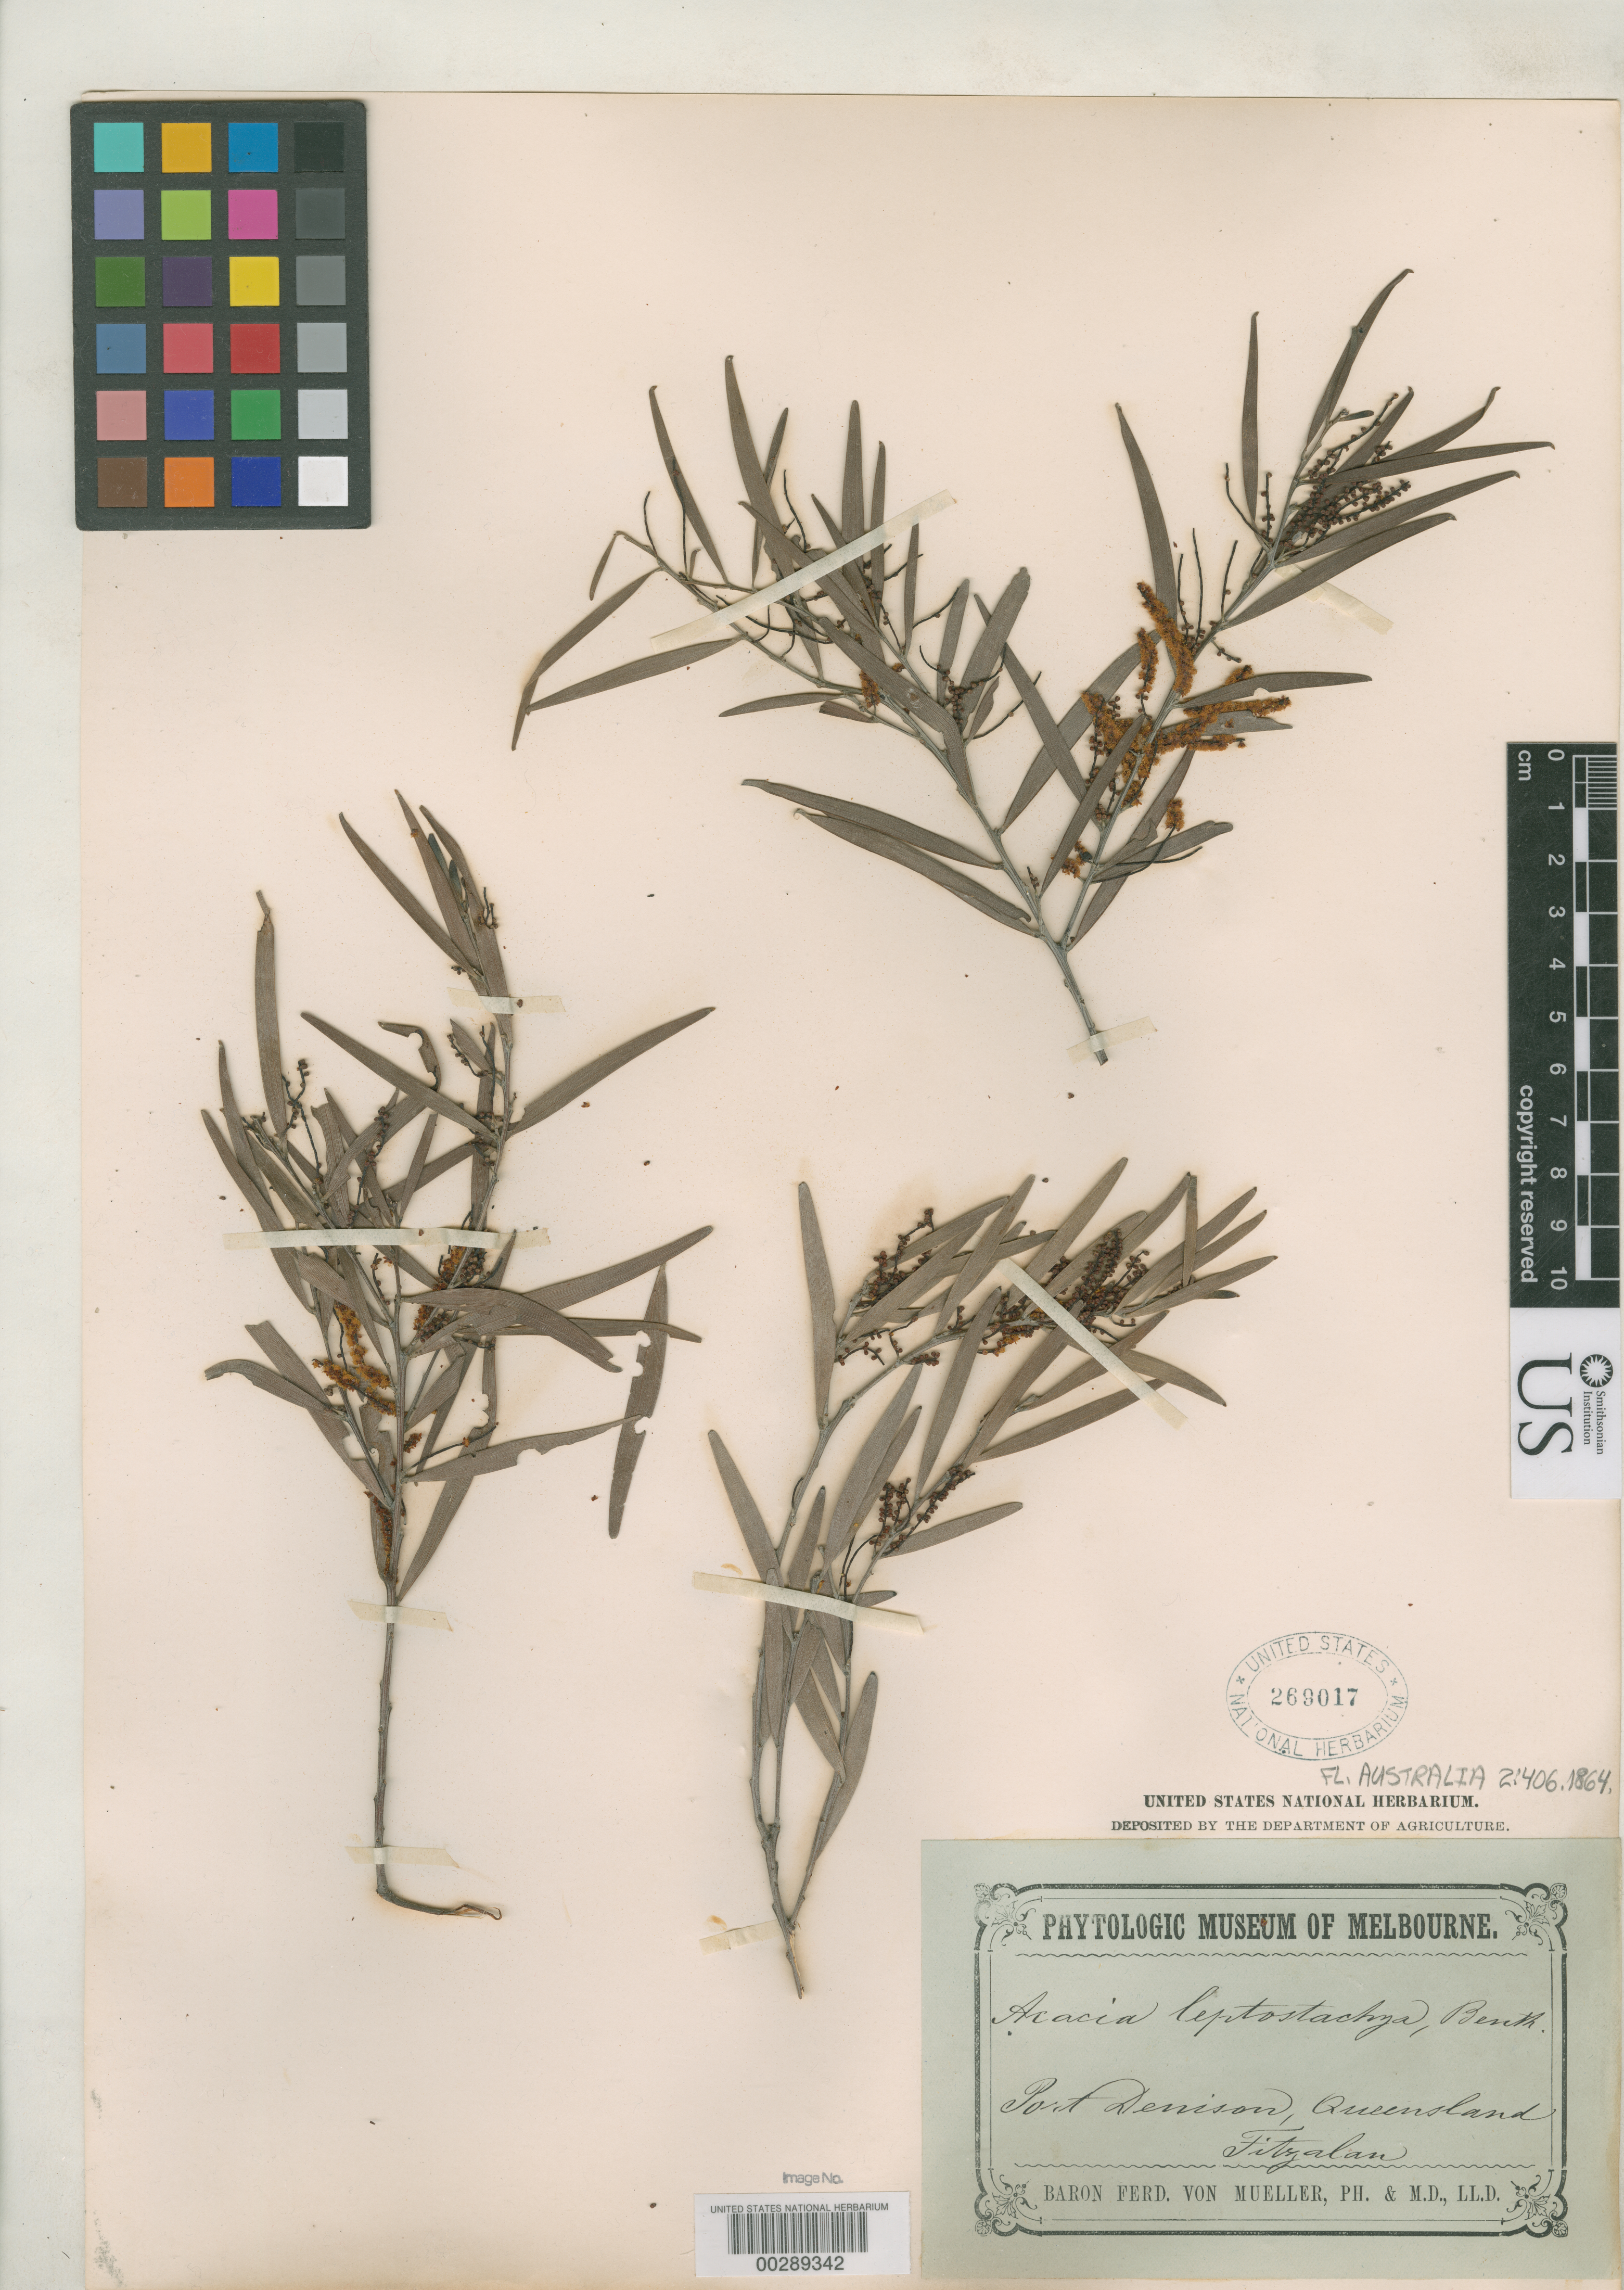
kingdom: Plantae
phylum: Tracheophyta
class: Magnoliopsida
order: Fabales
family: Fabaceae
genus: Acacia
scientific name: Acacia leptostachya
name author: Benth.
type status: Isosyntype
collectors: E. Fitzalan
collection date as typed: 18--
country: Australia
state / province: Queensland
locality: Port Denison.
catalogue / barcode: US 269017